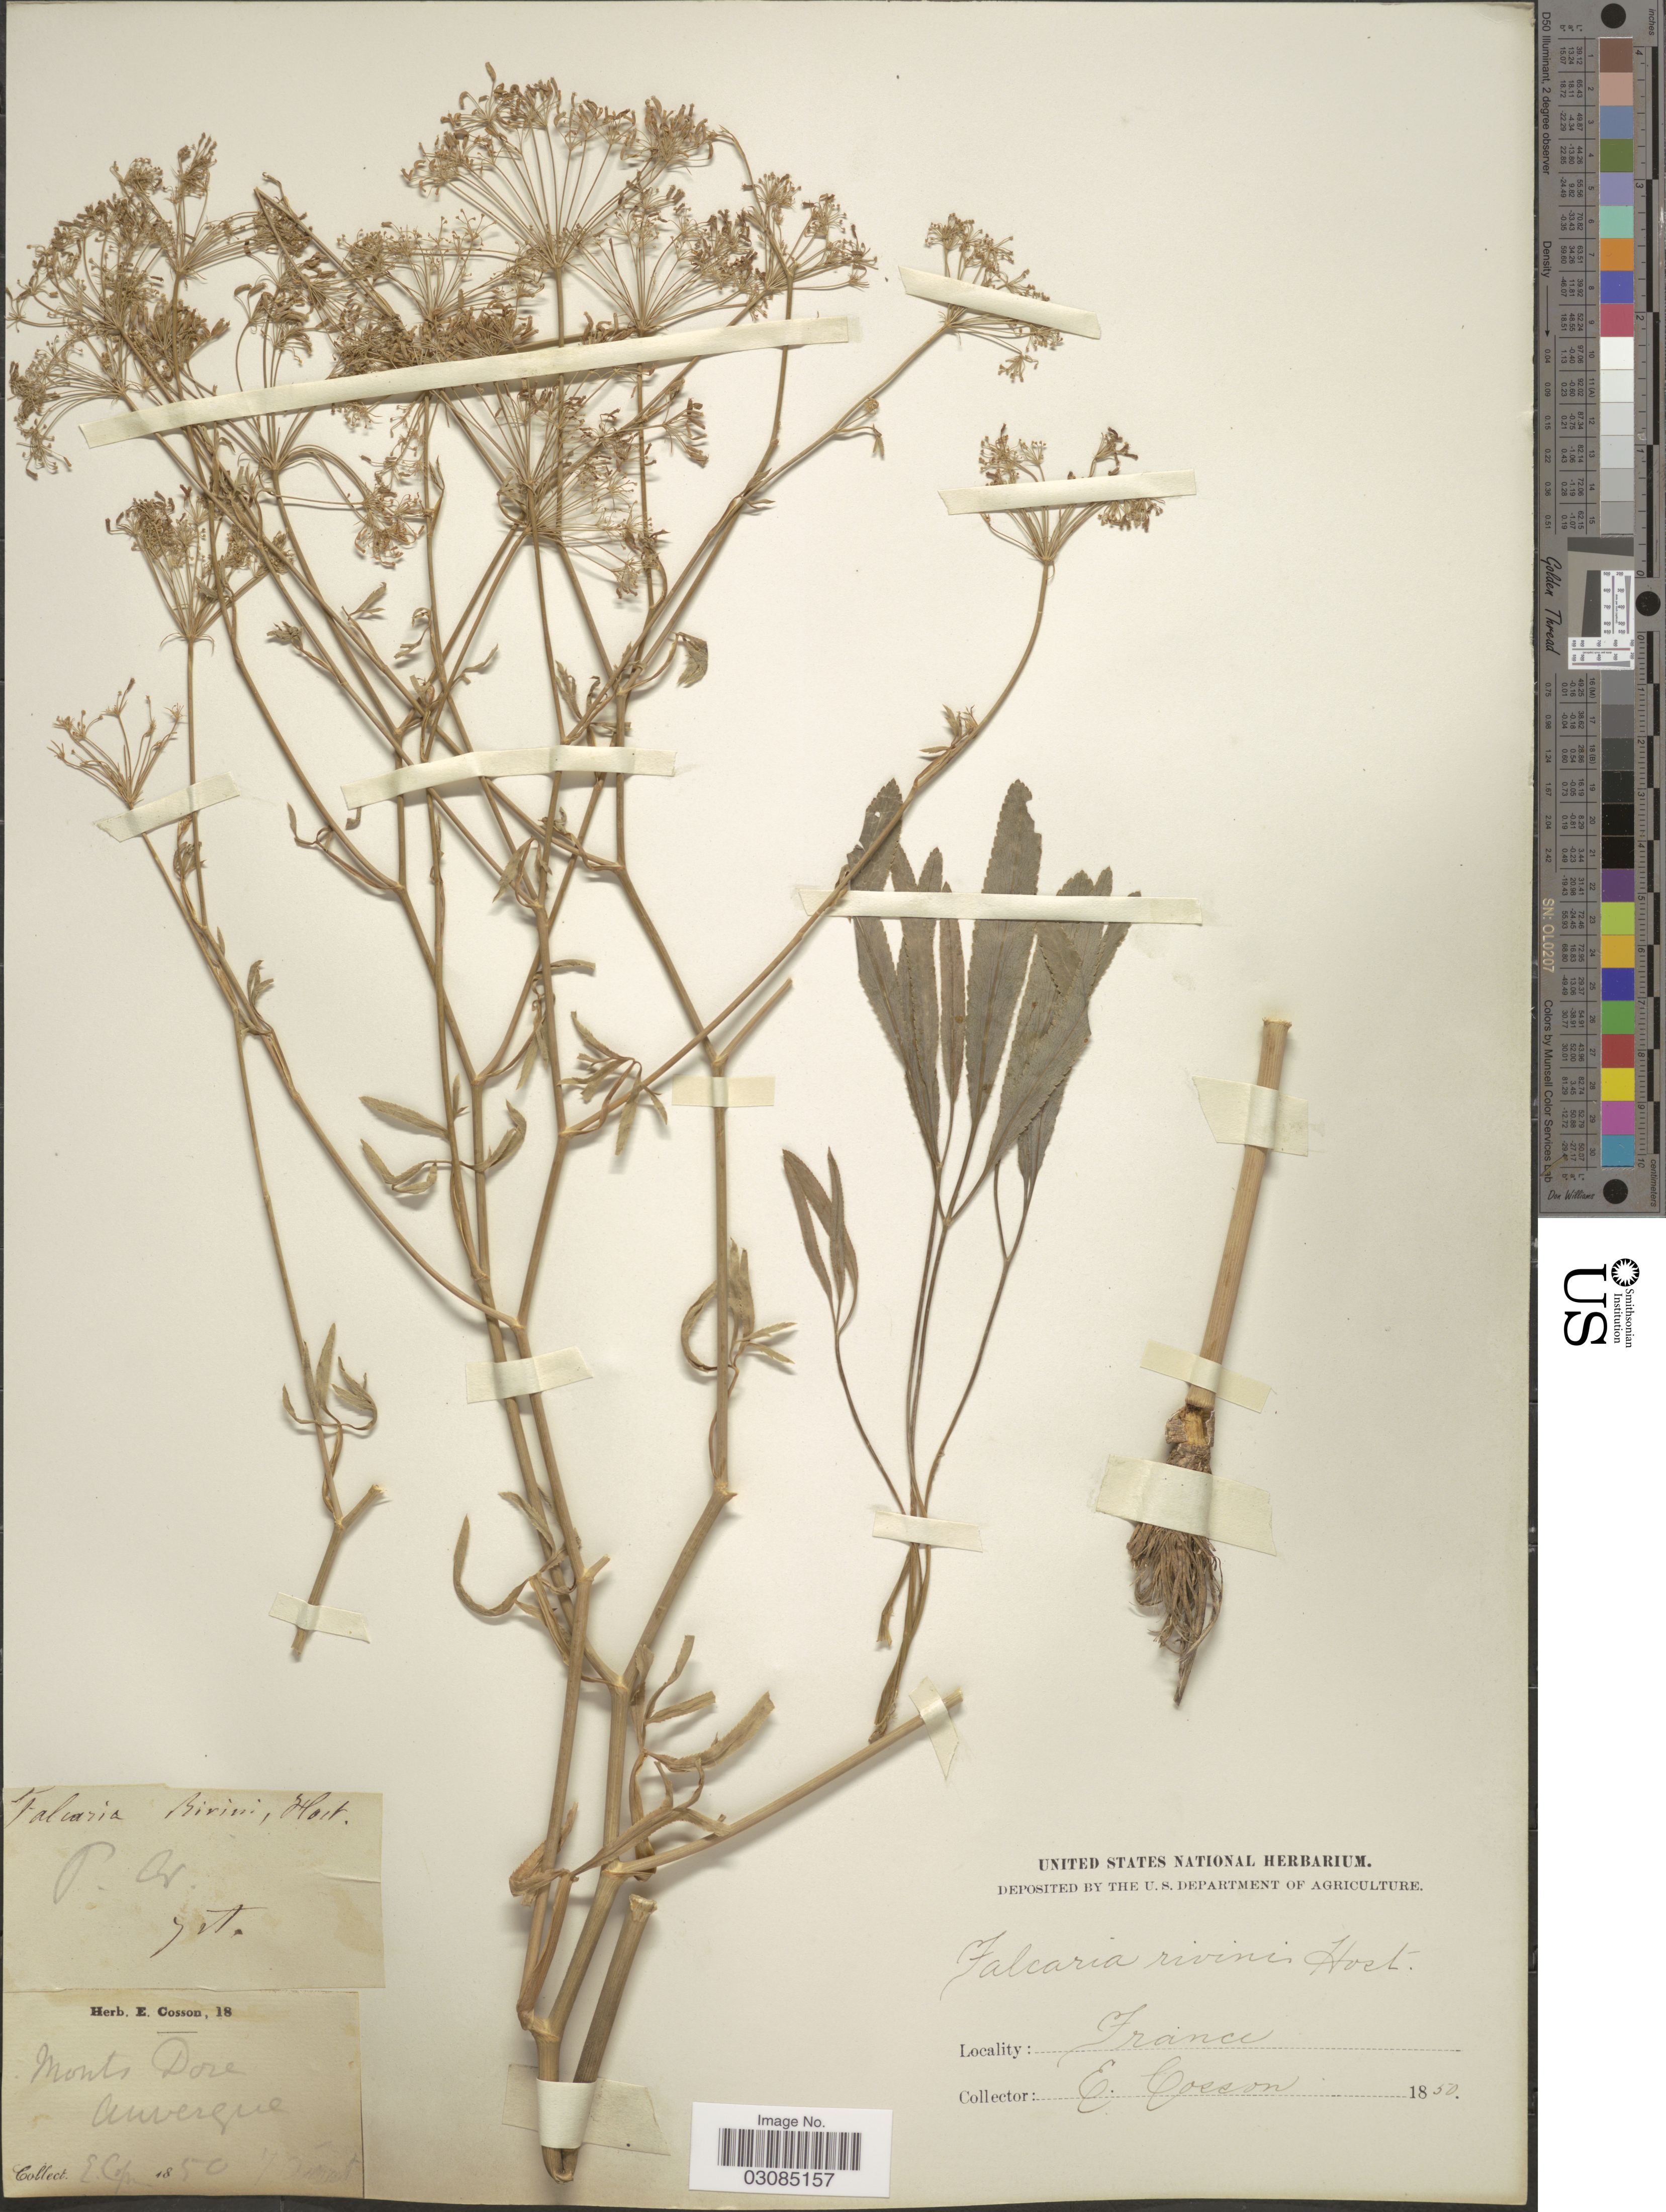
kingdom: Plantae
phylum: Tracheophyta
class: Magnoliopsida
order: Apiales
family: Apiaceae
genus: Falcaria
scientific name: Falcaria rivini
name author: Host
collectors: E. Cosson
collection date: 1850-08-07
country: France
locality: Monts Dore, Auvergne.